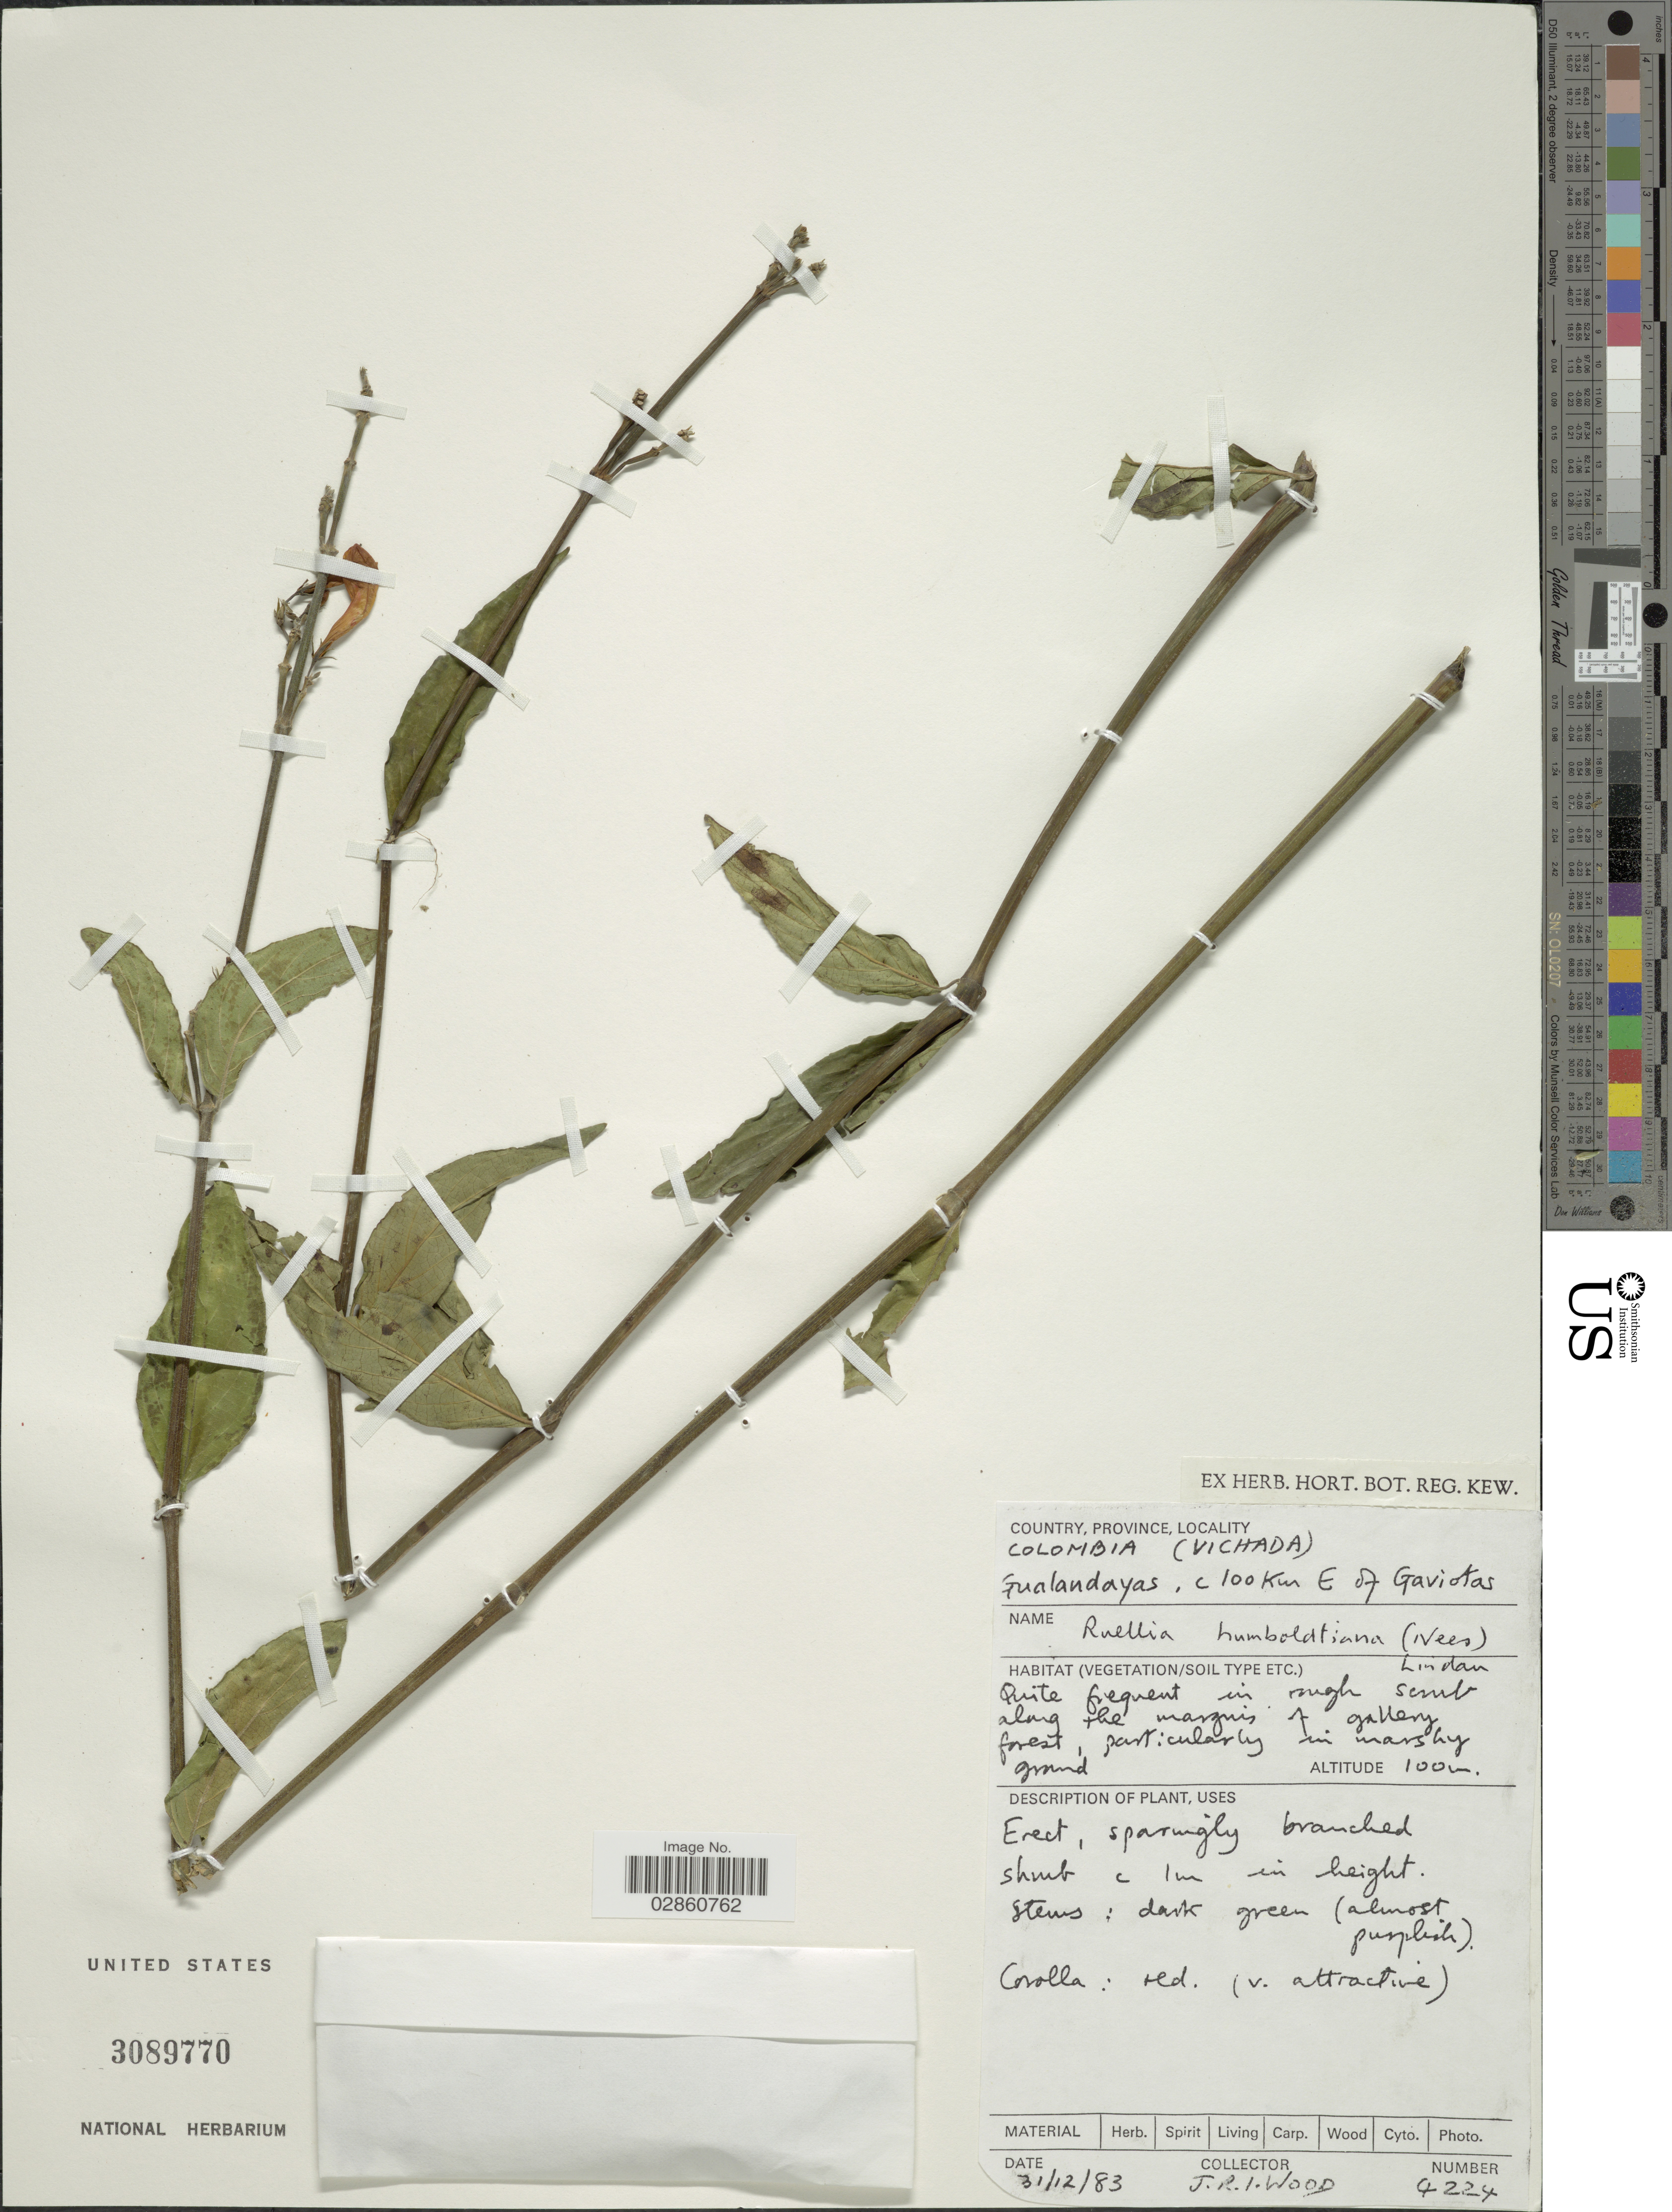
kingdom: Plantae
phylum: Tracheophyta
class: Magnoliopsida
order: Lamiales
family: Acanthaceae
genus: Ruellia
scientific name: Ruellia humboldtiana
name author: (Nees) Lindau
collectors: J. R. I. Wood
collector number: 4224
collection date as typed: Transcribed d/m/y: 31/12/83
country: Colombia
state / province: Vichada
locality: Gualandayas, c 100 Km E of Gaviotas.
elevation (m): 100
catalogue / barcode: US 3089770